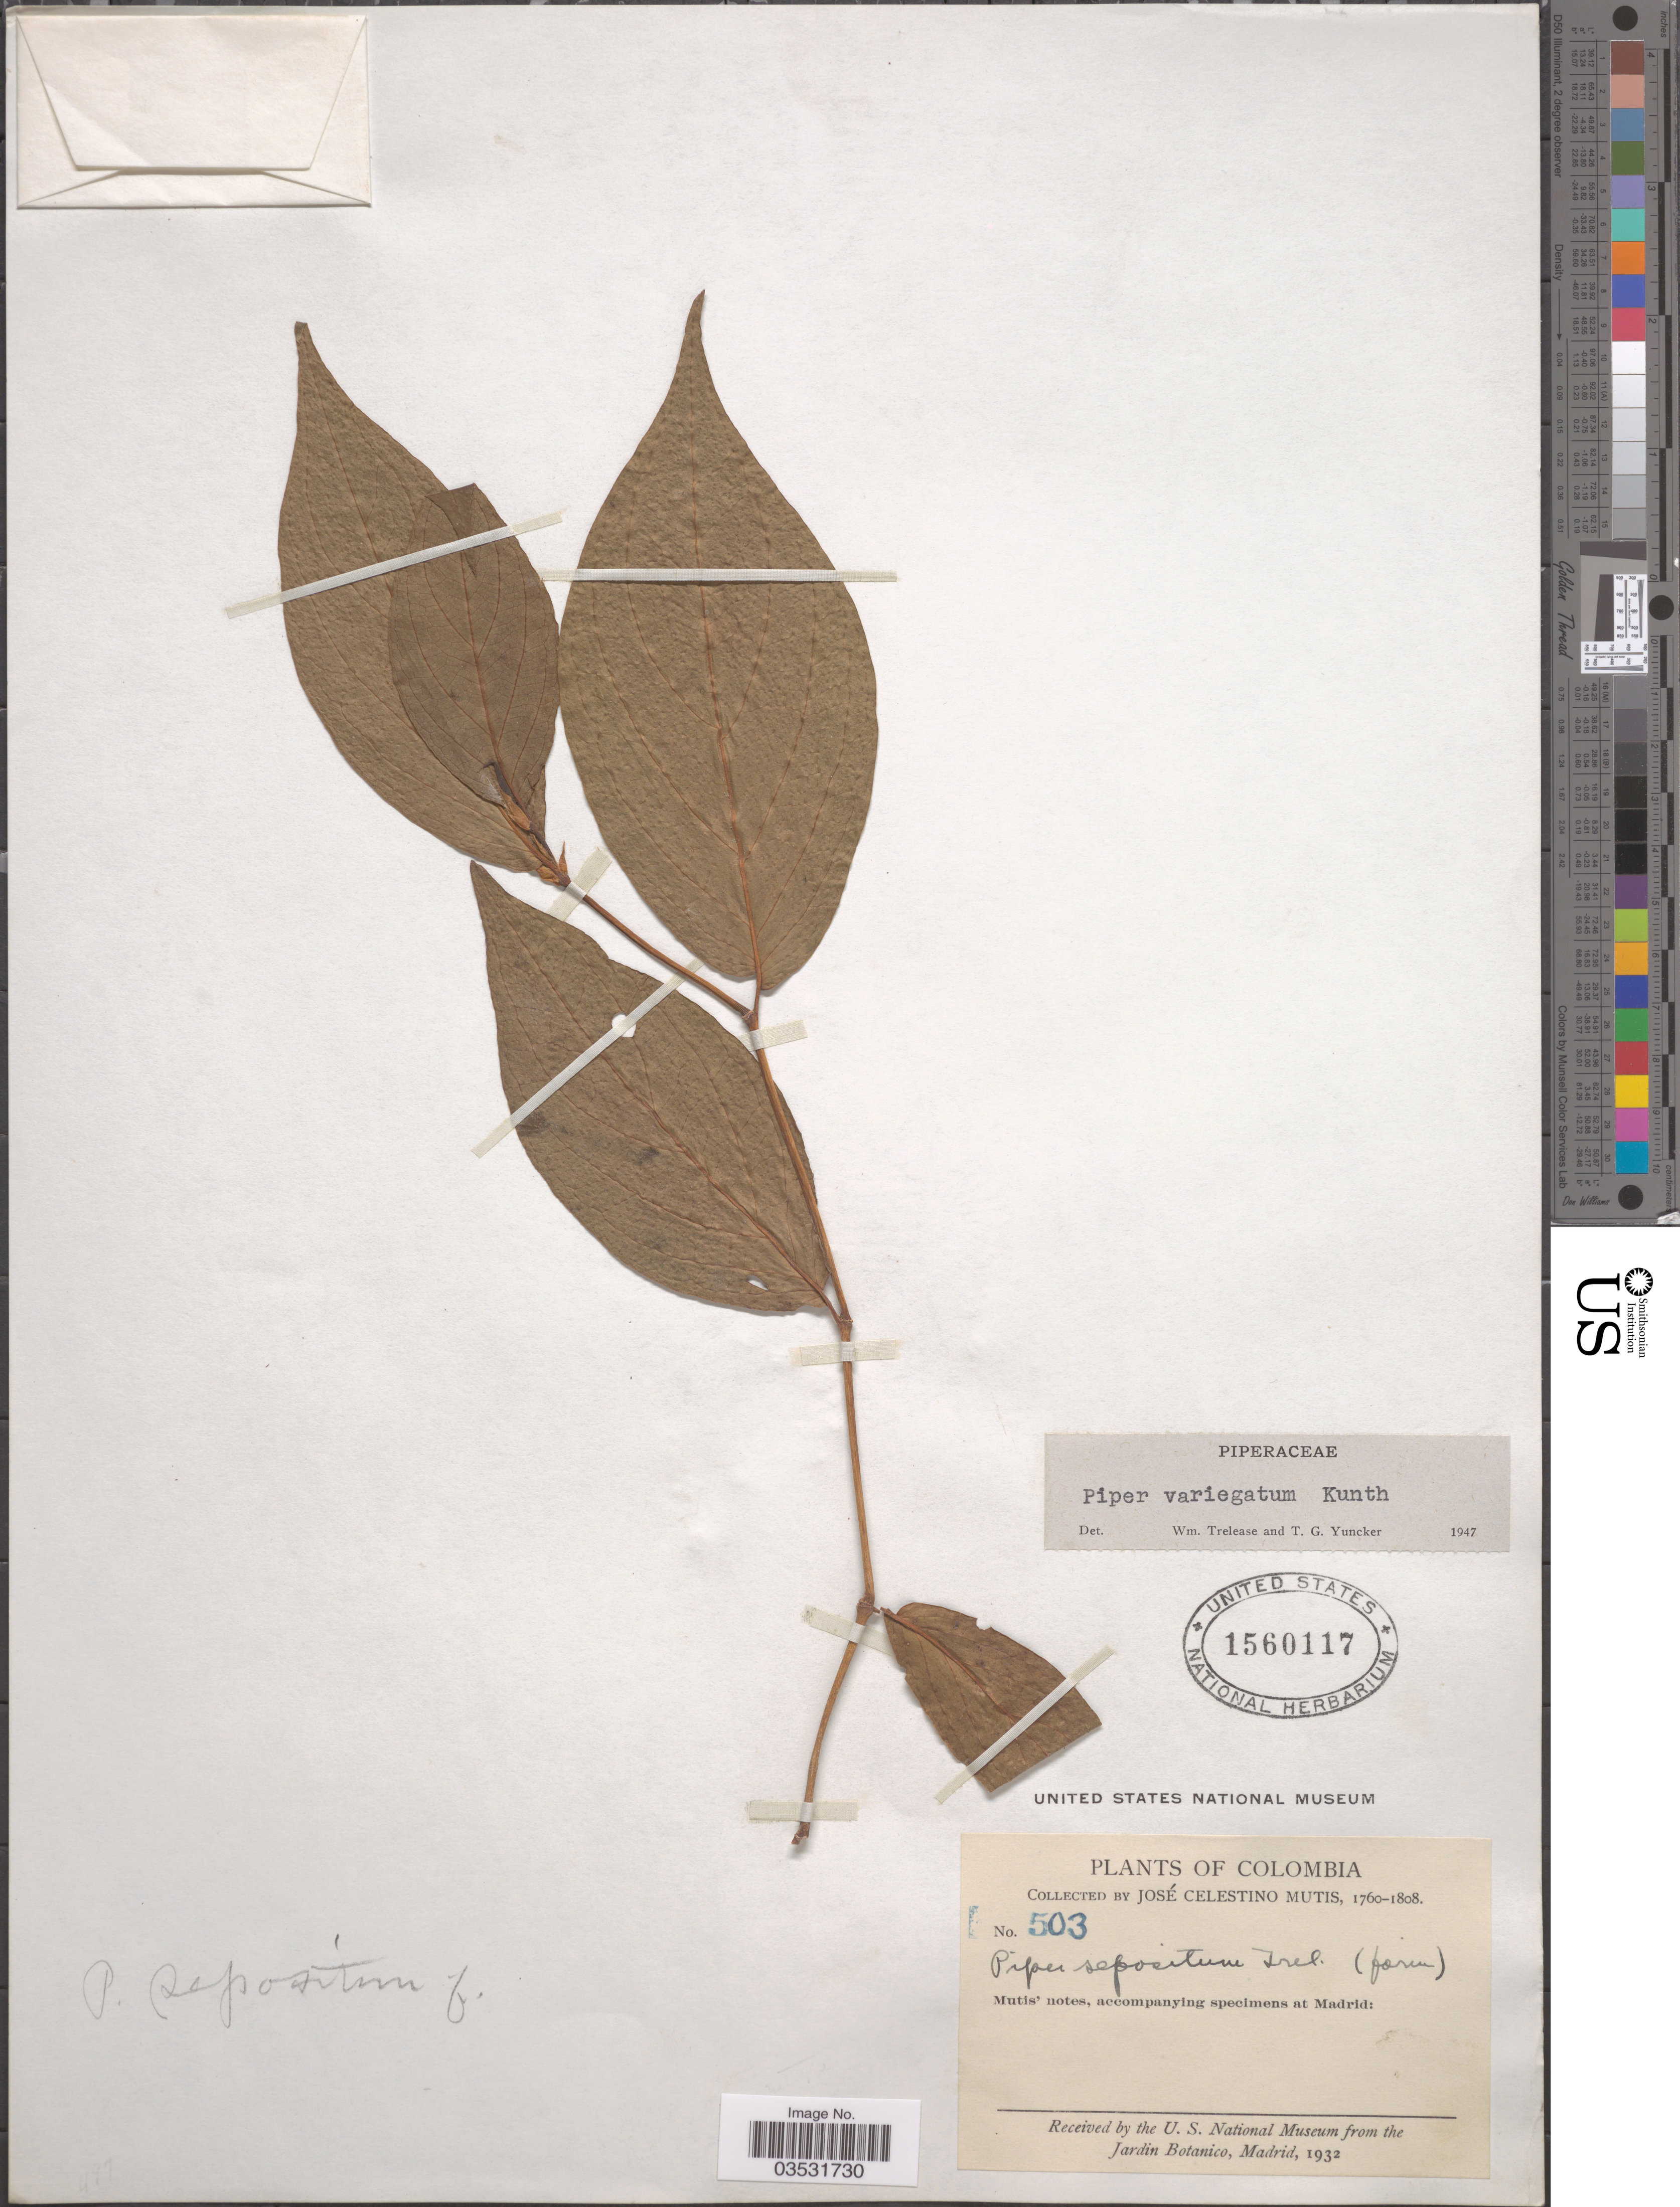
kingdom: Plantae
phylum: Tracheophyta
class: Magnoliopsida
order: Piperales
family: Piperaceae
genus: Piper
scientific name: Piper variegatum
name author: Kunth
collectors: J. C. B. Mutis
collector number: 503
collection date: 1760/1808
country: Colombia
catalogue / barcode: US 1560117